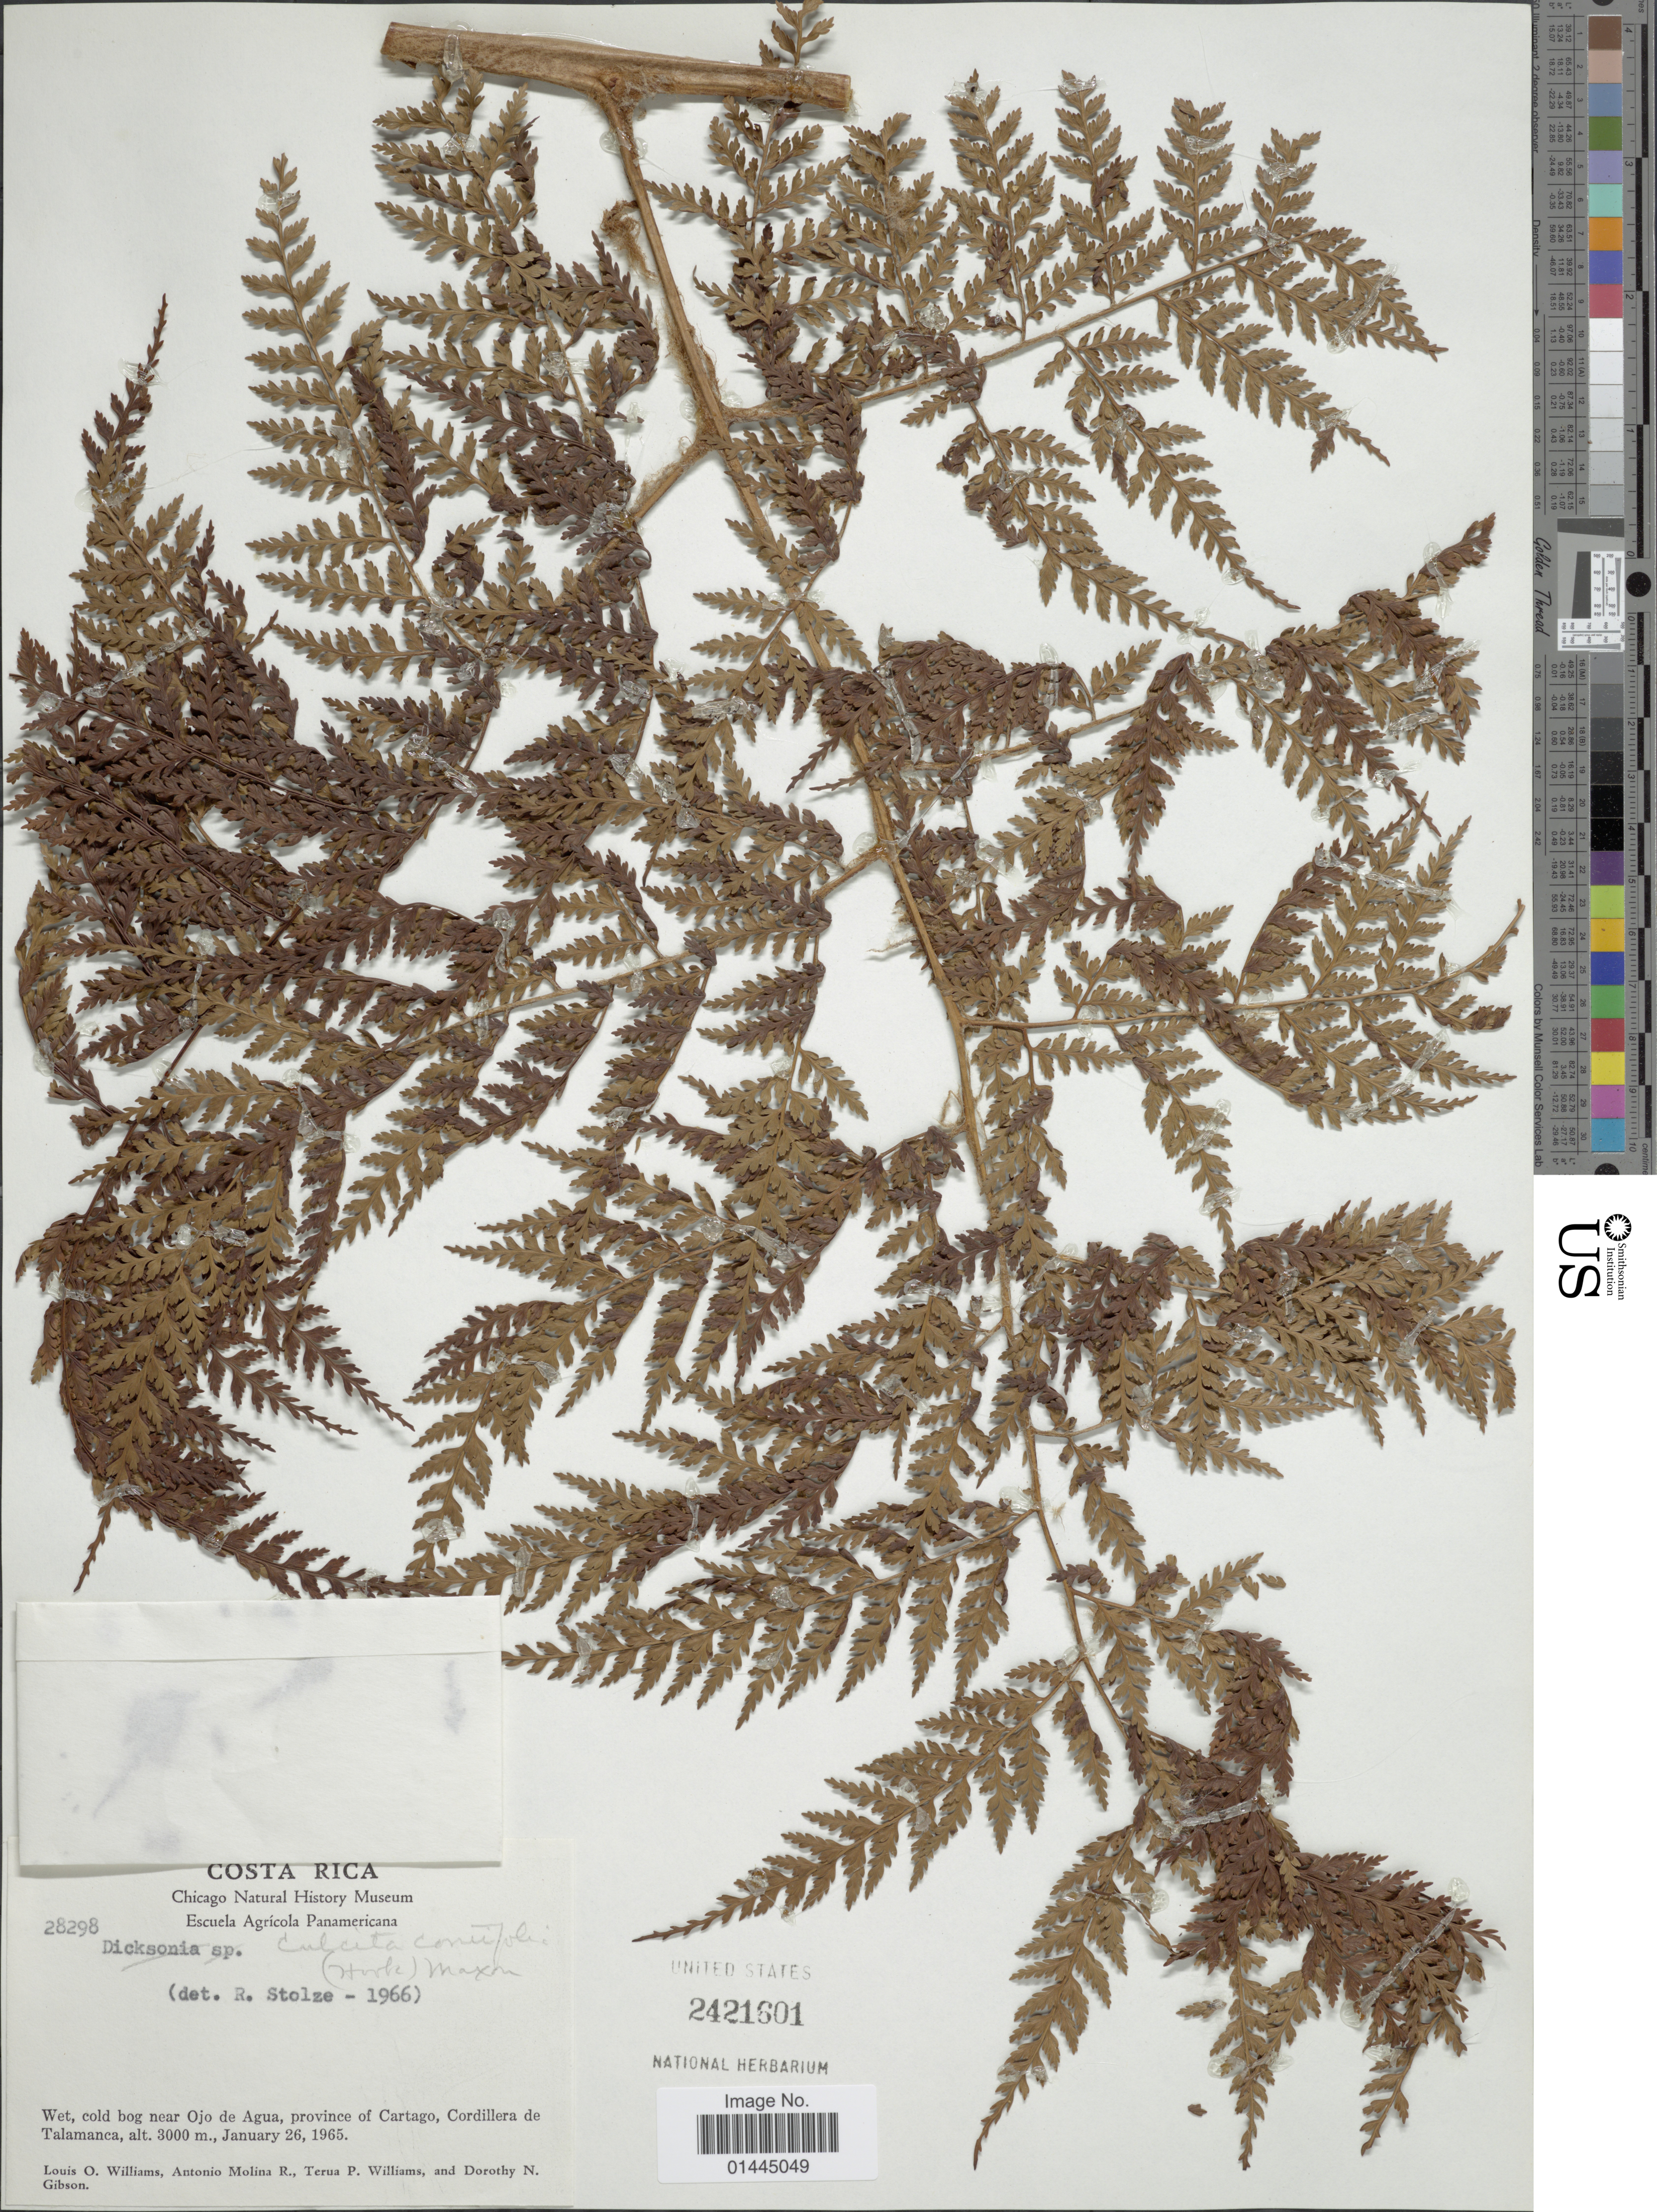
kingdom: Plantae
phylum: Tracheophyta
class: Polypodiopsida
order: Cyatheales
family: Culcitaceae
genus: Culcita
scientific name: Culcita coniifolia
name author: (Hook.) Maxon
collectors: L. O. Williams, A. Molina R., T. P. Williams & D. N. Gibson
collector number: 28298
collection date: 1965-01-26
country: Costa Rica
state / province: Cartago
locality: Near Ojo de Agua, Cordillera de Talamanca.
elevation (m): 3000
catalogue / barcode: US 2421601